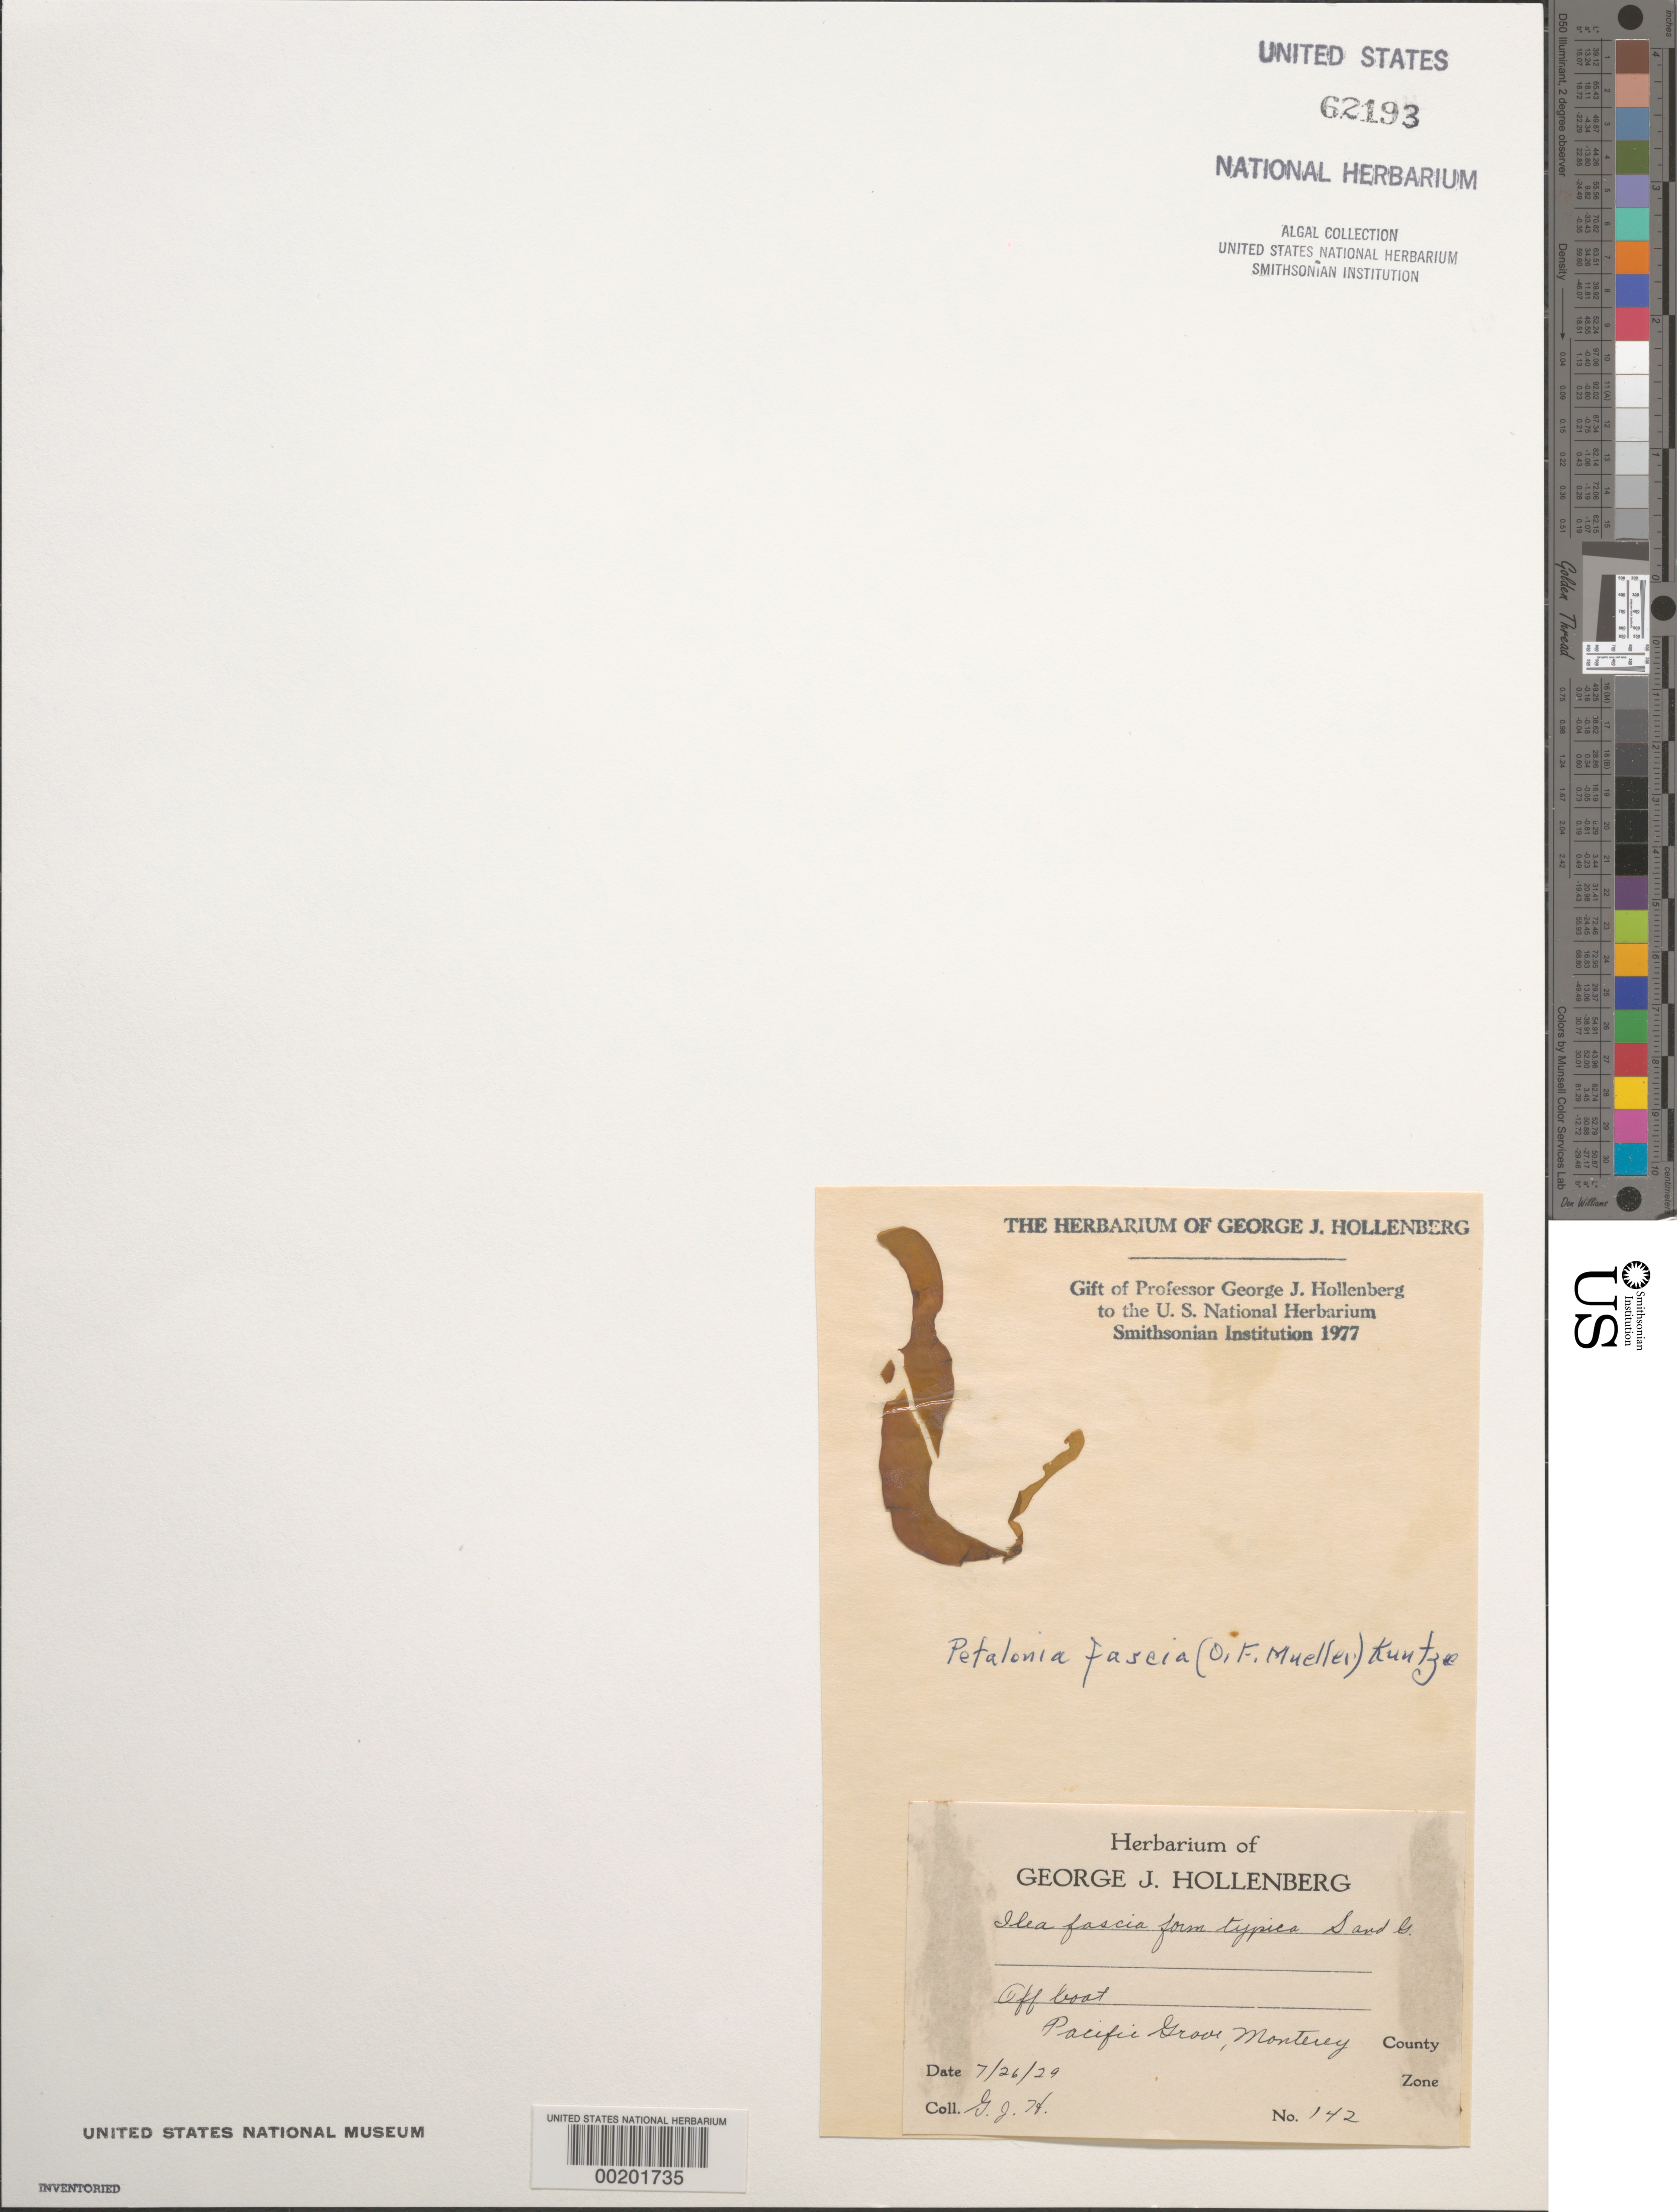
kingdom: Chromista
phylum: Ochrophyta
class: Phaeophyceae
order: Scytosiphonales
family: Scytosiphonaceae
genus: Petalonia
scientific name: Petalonia fascia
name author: (O.F. Müller) Kuntze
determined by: Hollenberg, George J.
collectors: G. Hollenberg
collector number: GJH 142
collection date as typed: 26 Jul 1929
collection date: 1929-07-26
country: United States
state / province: California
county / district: Monterey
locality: Pacific Grove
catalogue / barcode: US 62193